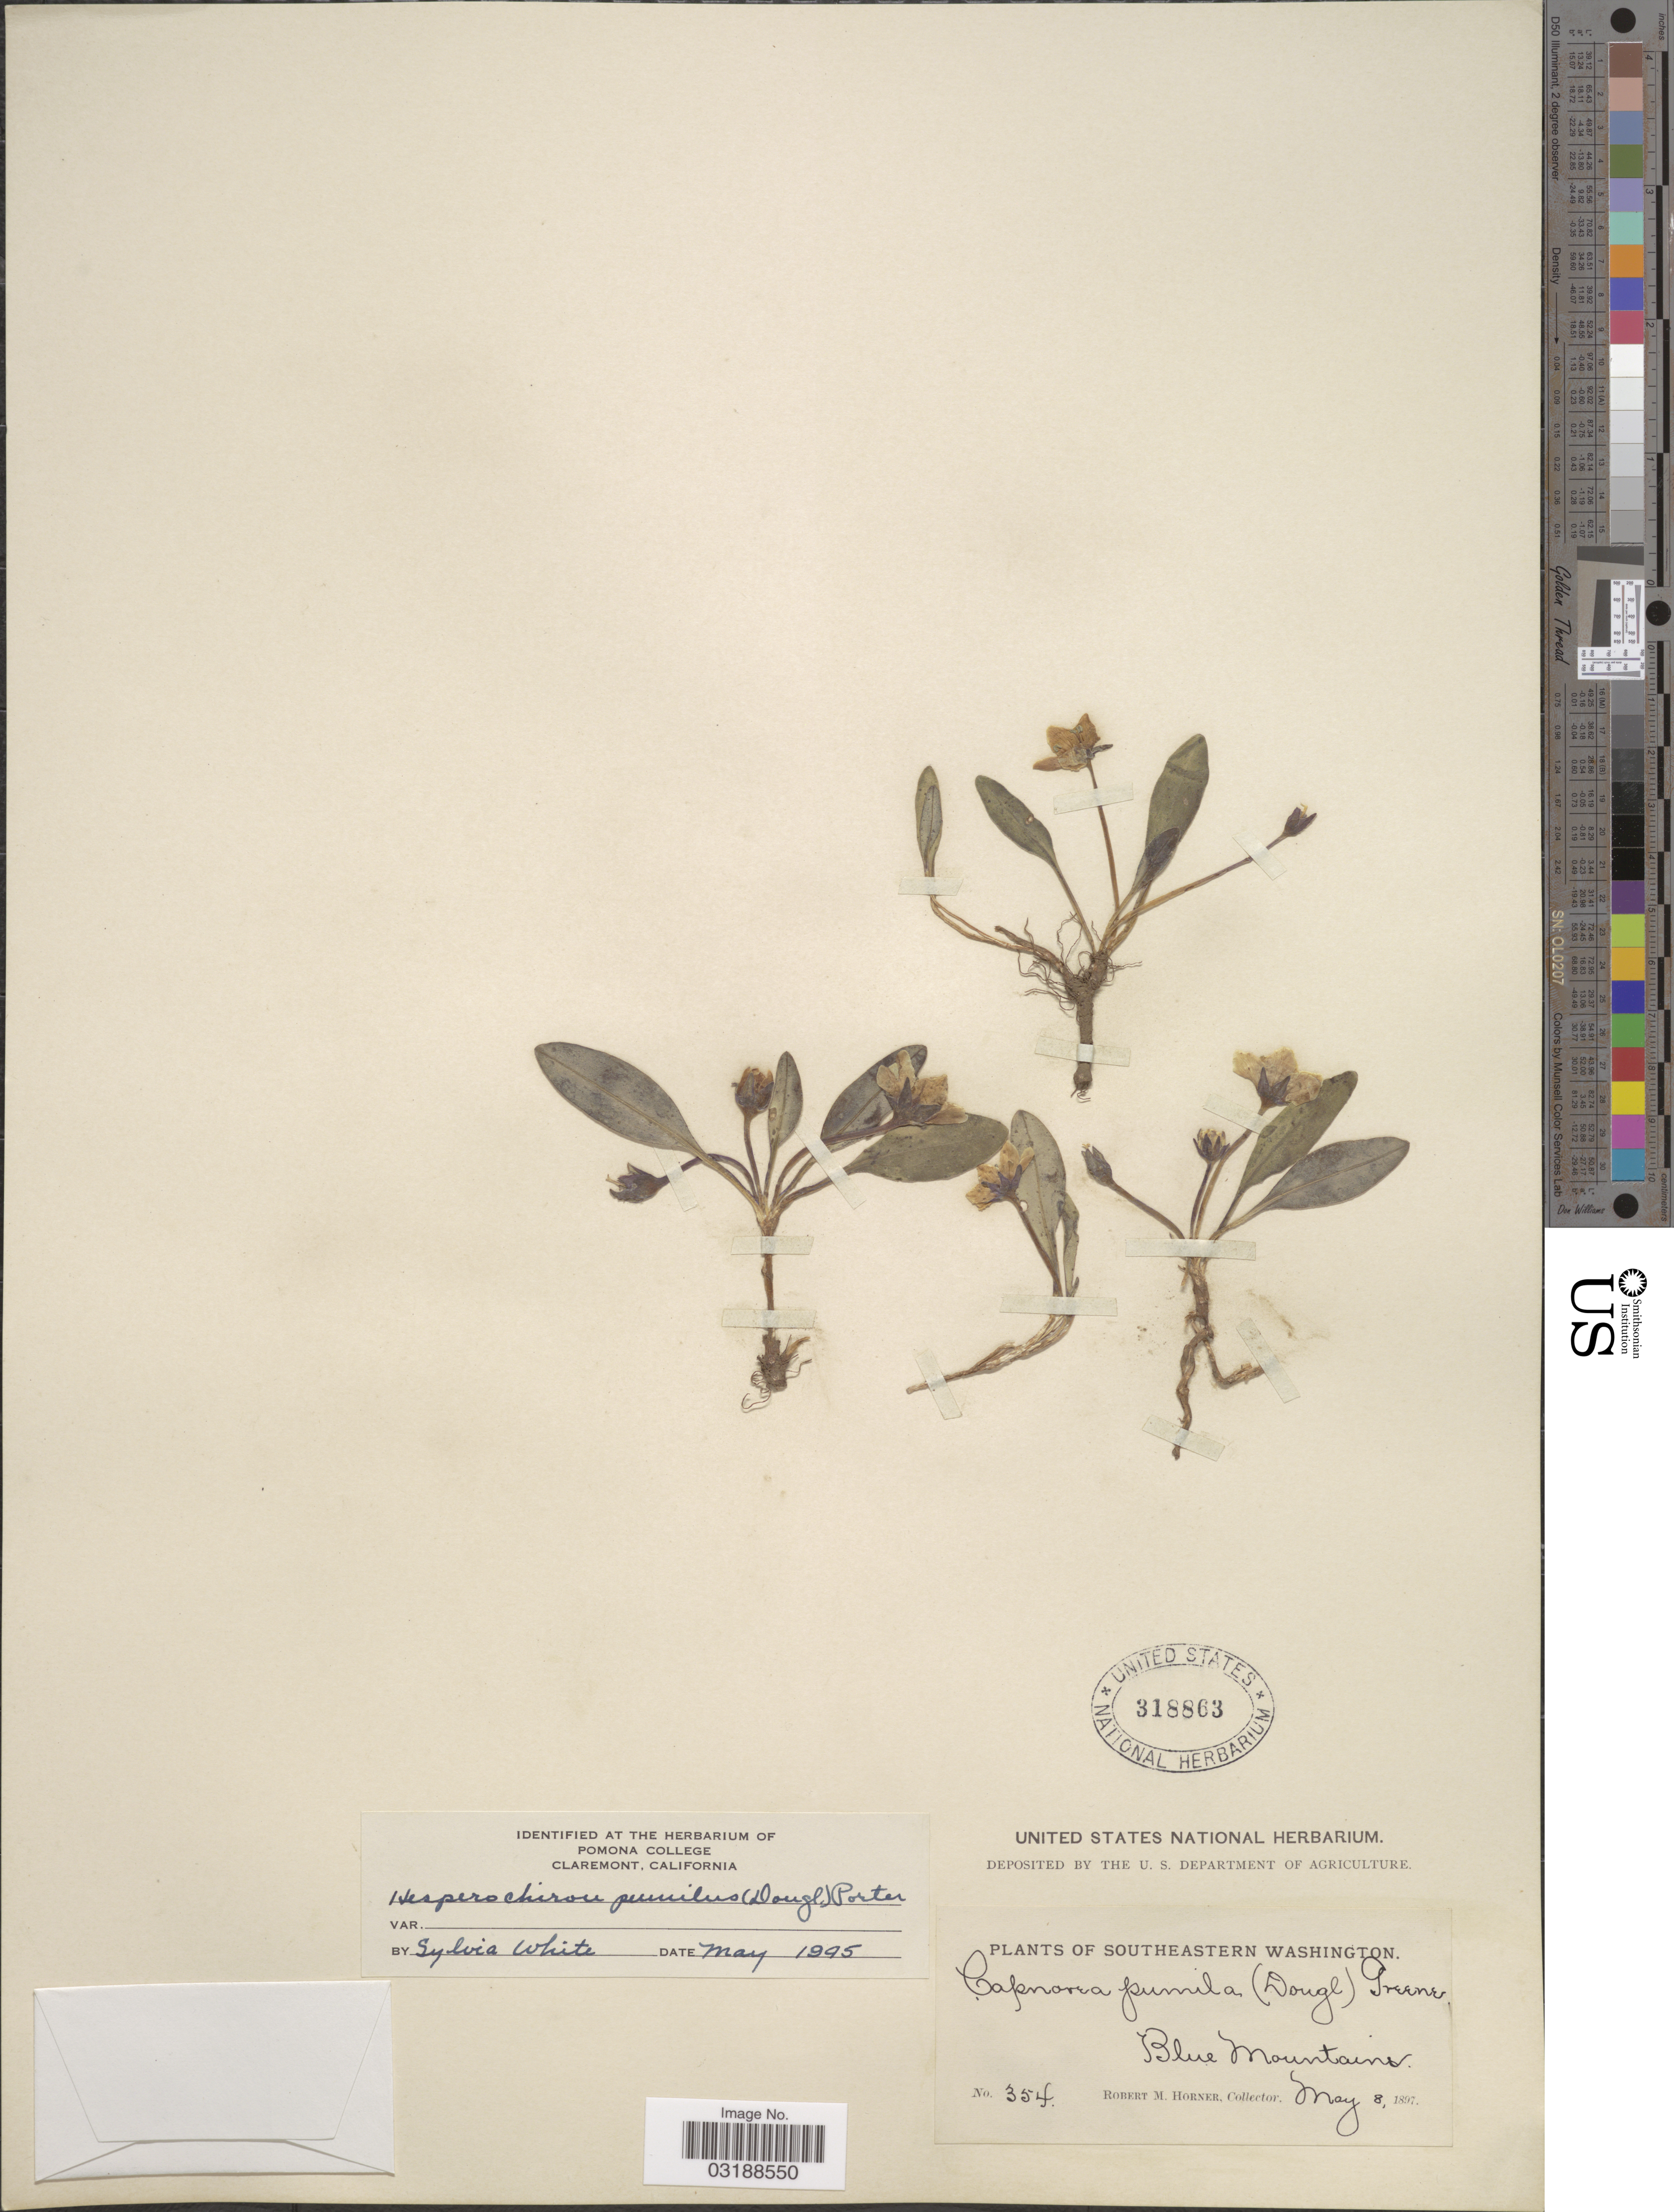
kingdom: Plantae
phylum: Tracheophyta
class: Magnoliopsida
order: Boraginales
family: Hydrophyllaceae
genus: Hesperochiron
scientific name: Hesperochiron pumilus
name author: (Griseb.) Porter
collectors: R. Horner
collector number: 354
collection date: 1897-05-08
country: United States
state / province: Washington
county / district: Clallam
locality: Southeastern Washington, Blue Mountains.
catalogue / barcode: US 318863